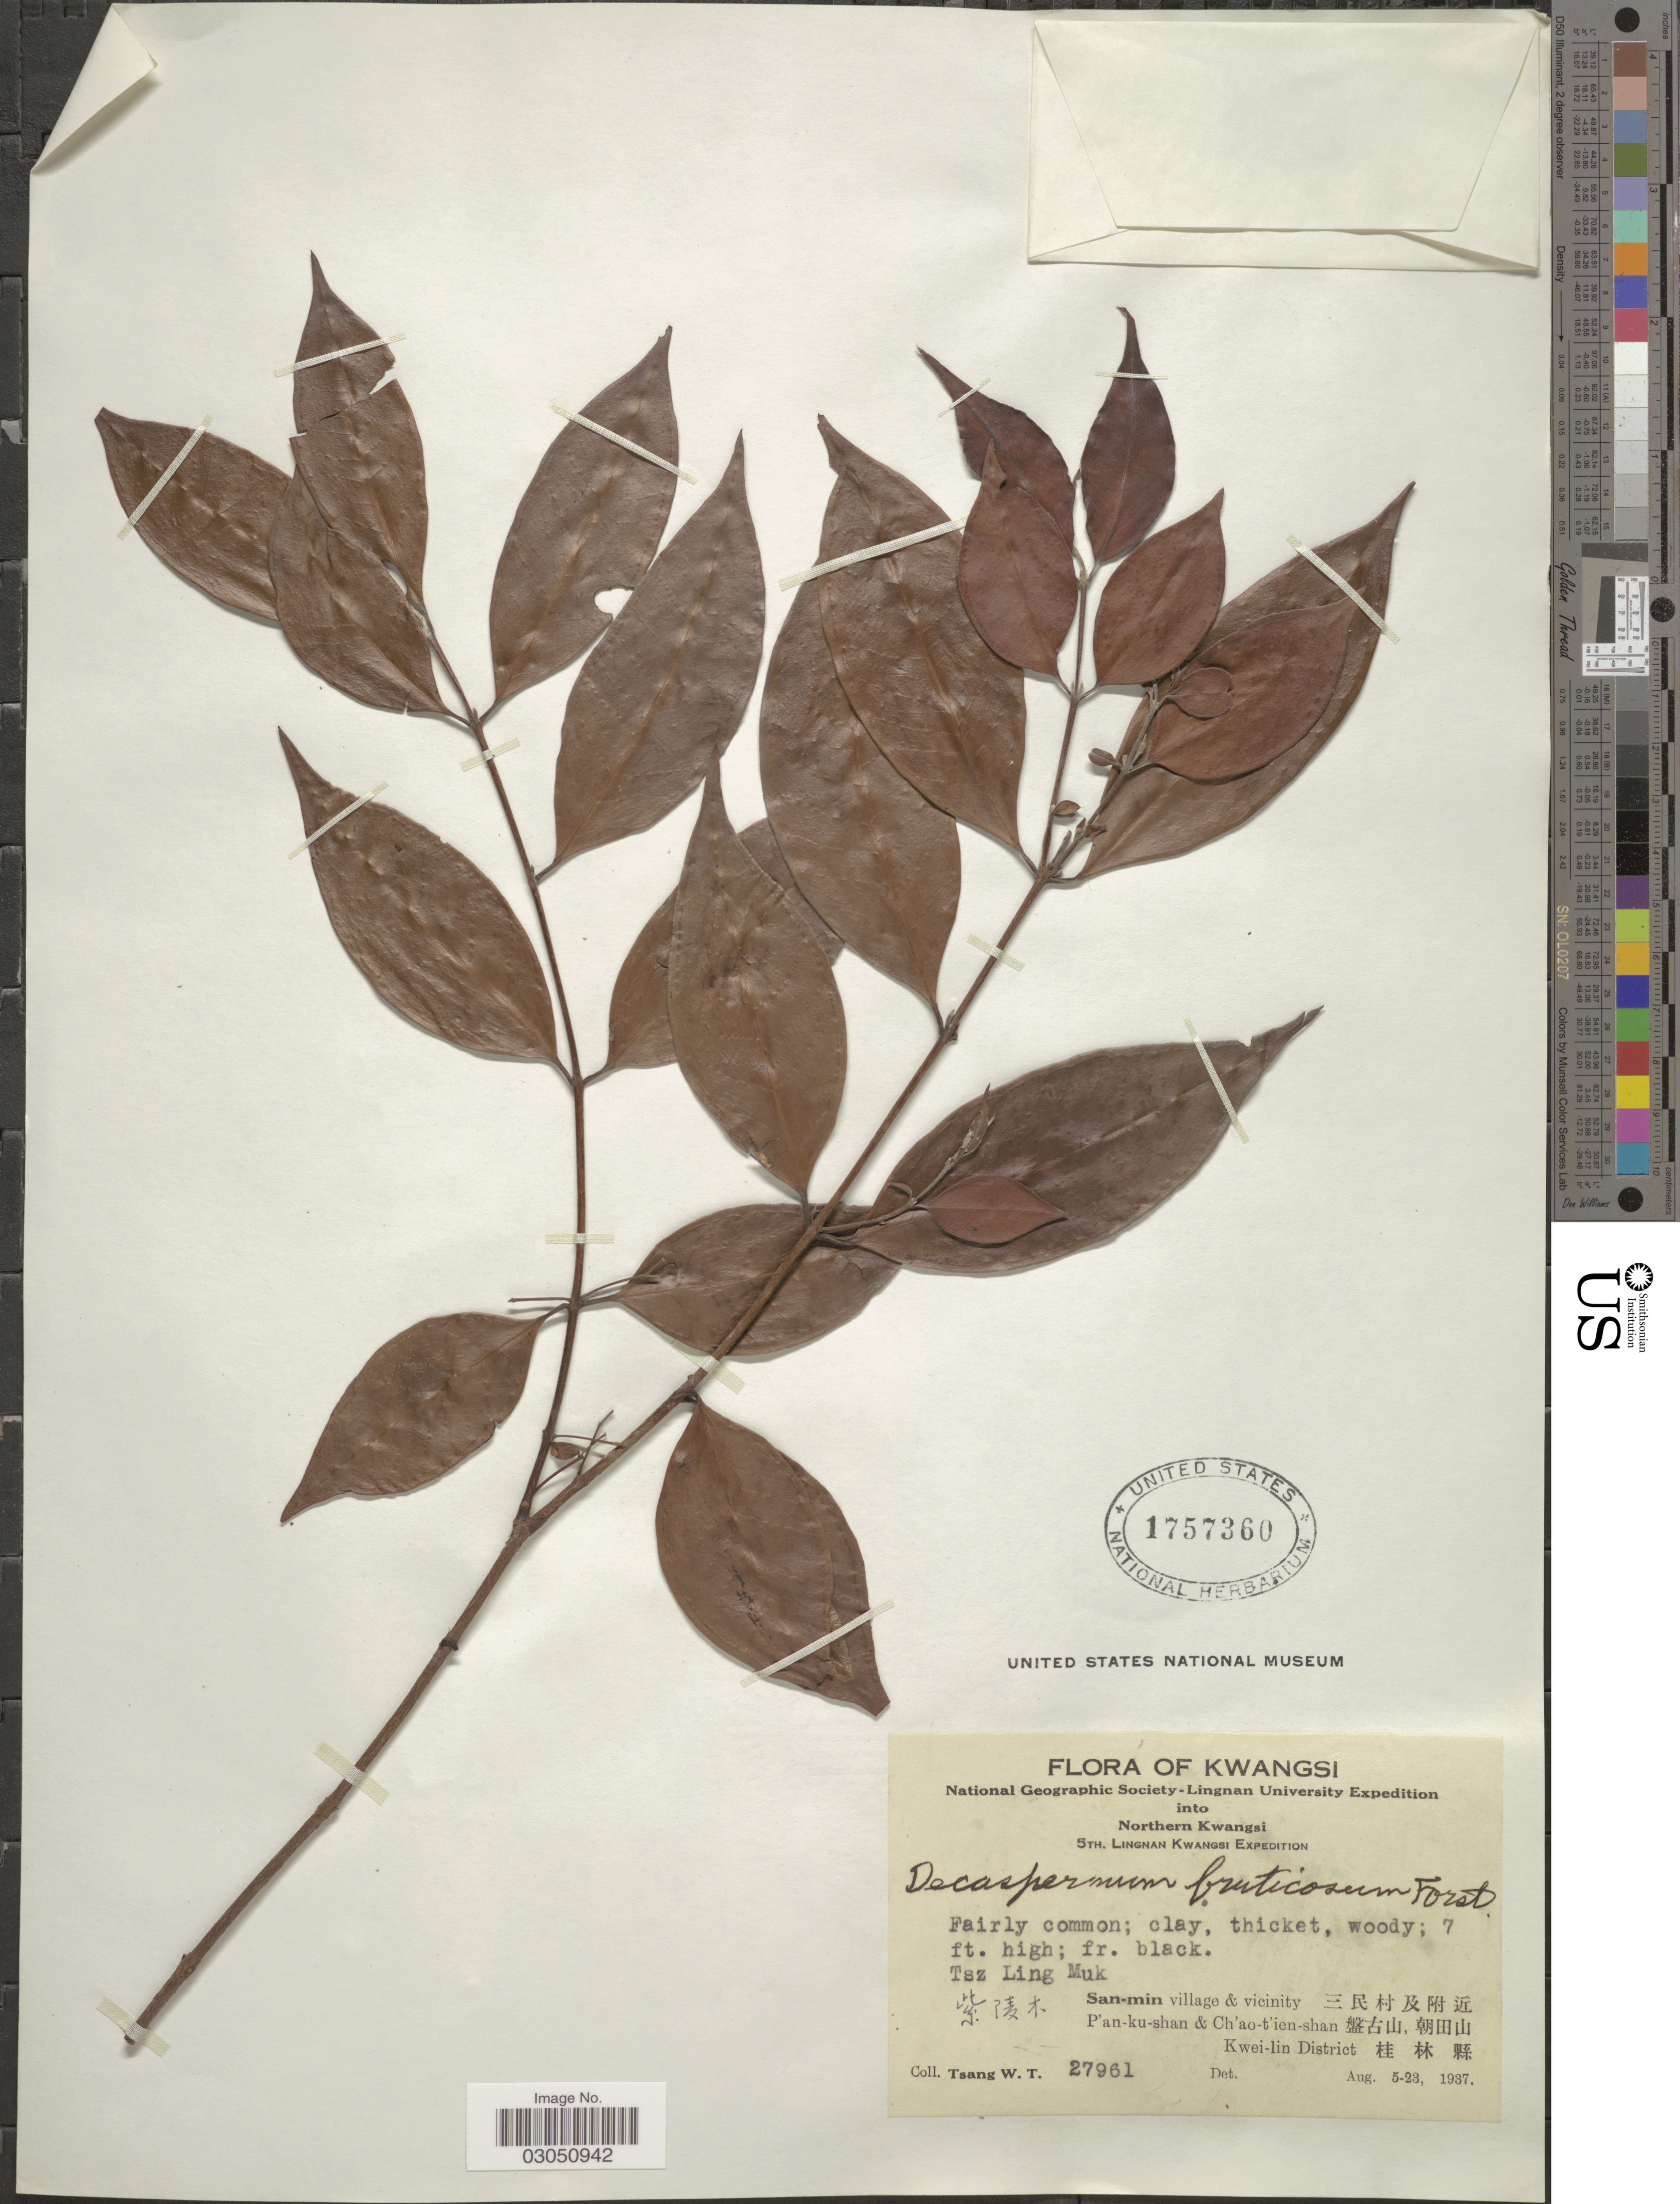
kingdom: Plantae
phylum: Tracheophyta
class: Magnoliopsida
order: Myrtales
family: Myrtaceae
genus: Decaspermum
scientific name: Decaspermum gracilentum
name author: (Hance) Merr. & L.M. Perry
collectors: W. T. Tsang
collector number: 27961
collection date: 1937-08-05/1937-08-23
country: China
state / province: Guangxi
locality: Kwangsi. Northern Kwangsi. San-min village & vicinity X. P'an-ku-shan & Ch'ao-t'ien-shan X, Kwei-lin District X.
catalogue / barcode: US 1757360